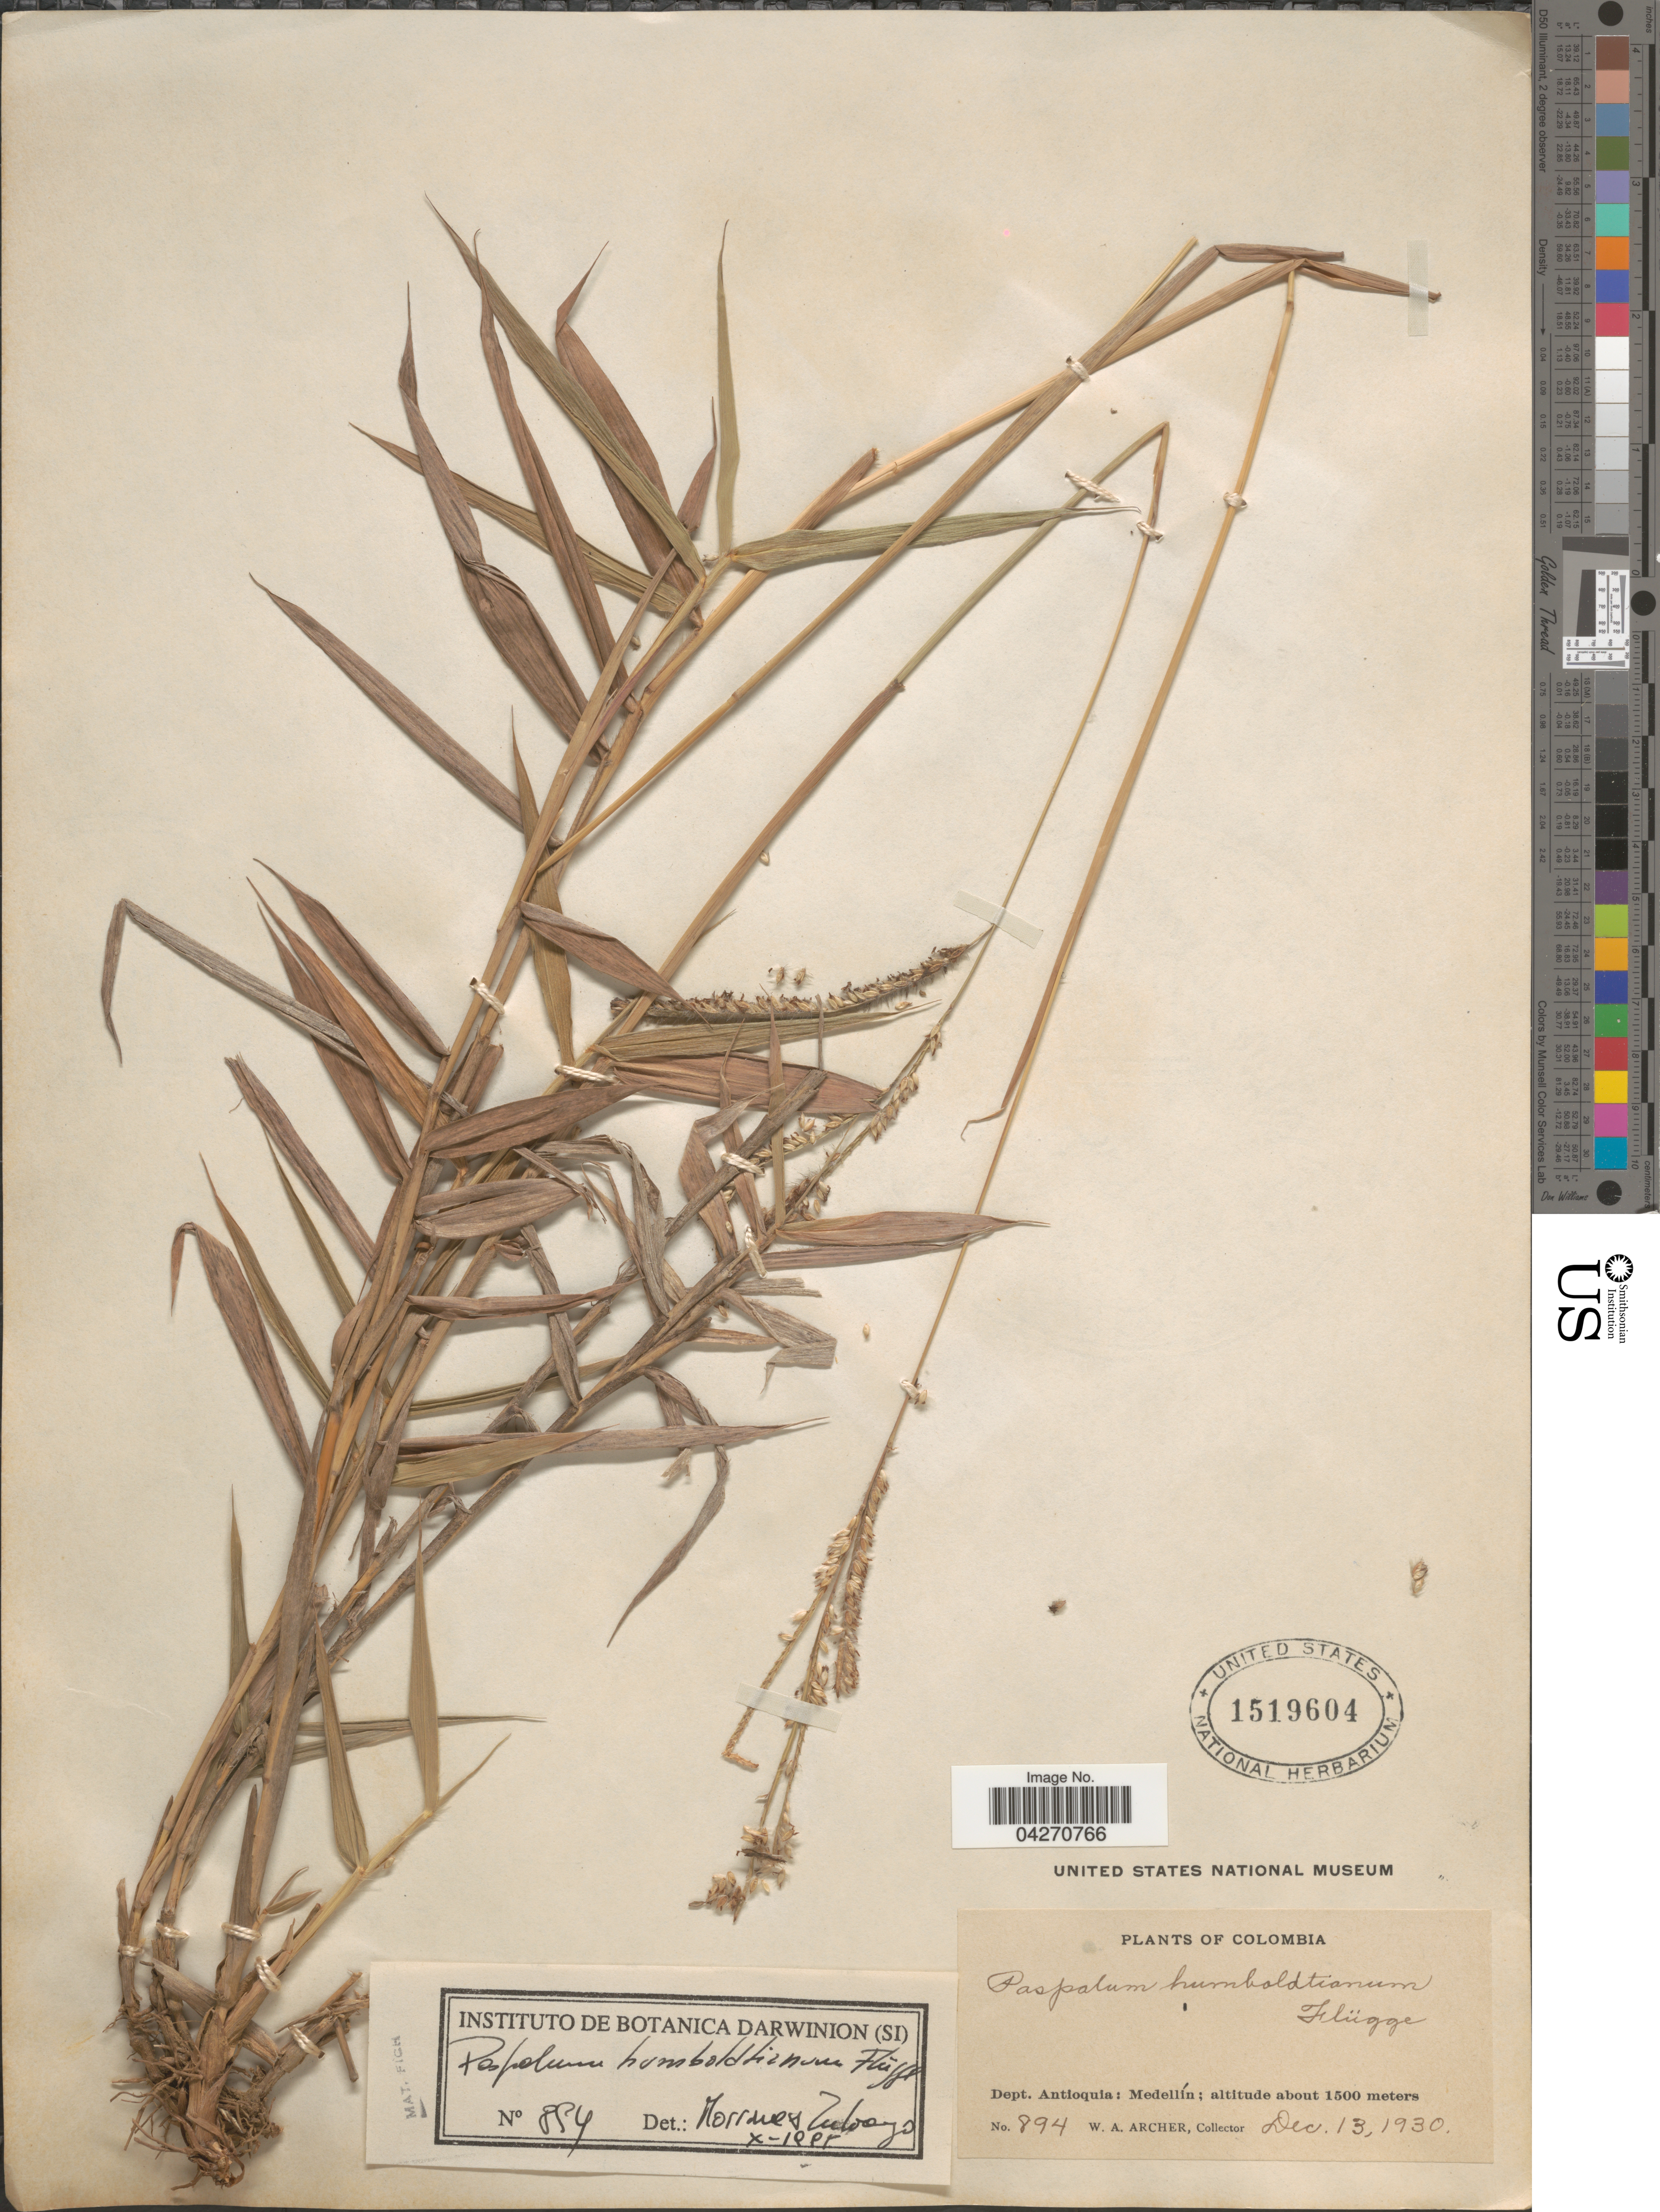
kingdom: Plantae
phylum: Tracheophyta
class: Liliopsida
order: Poales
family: Poaceae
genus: Paspalum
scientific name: Paspalum humboldtianum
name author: Flüggé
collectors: W. Archer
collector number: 894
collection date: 1930-12-13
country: Colombia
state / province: Antioquia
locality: Dept. Antioquia: Medellín.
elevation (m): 1500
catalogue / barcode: US 1519604